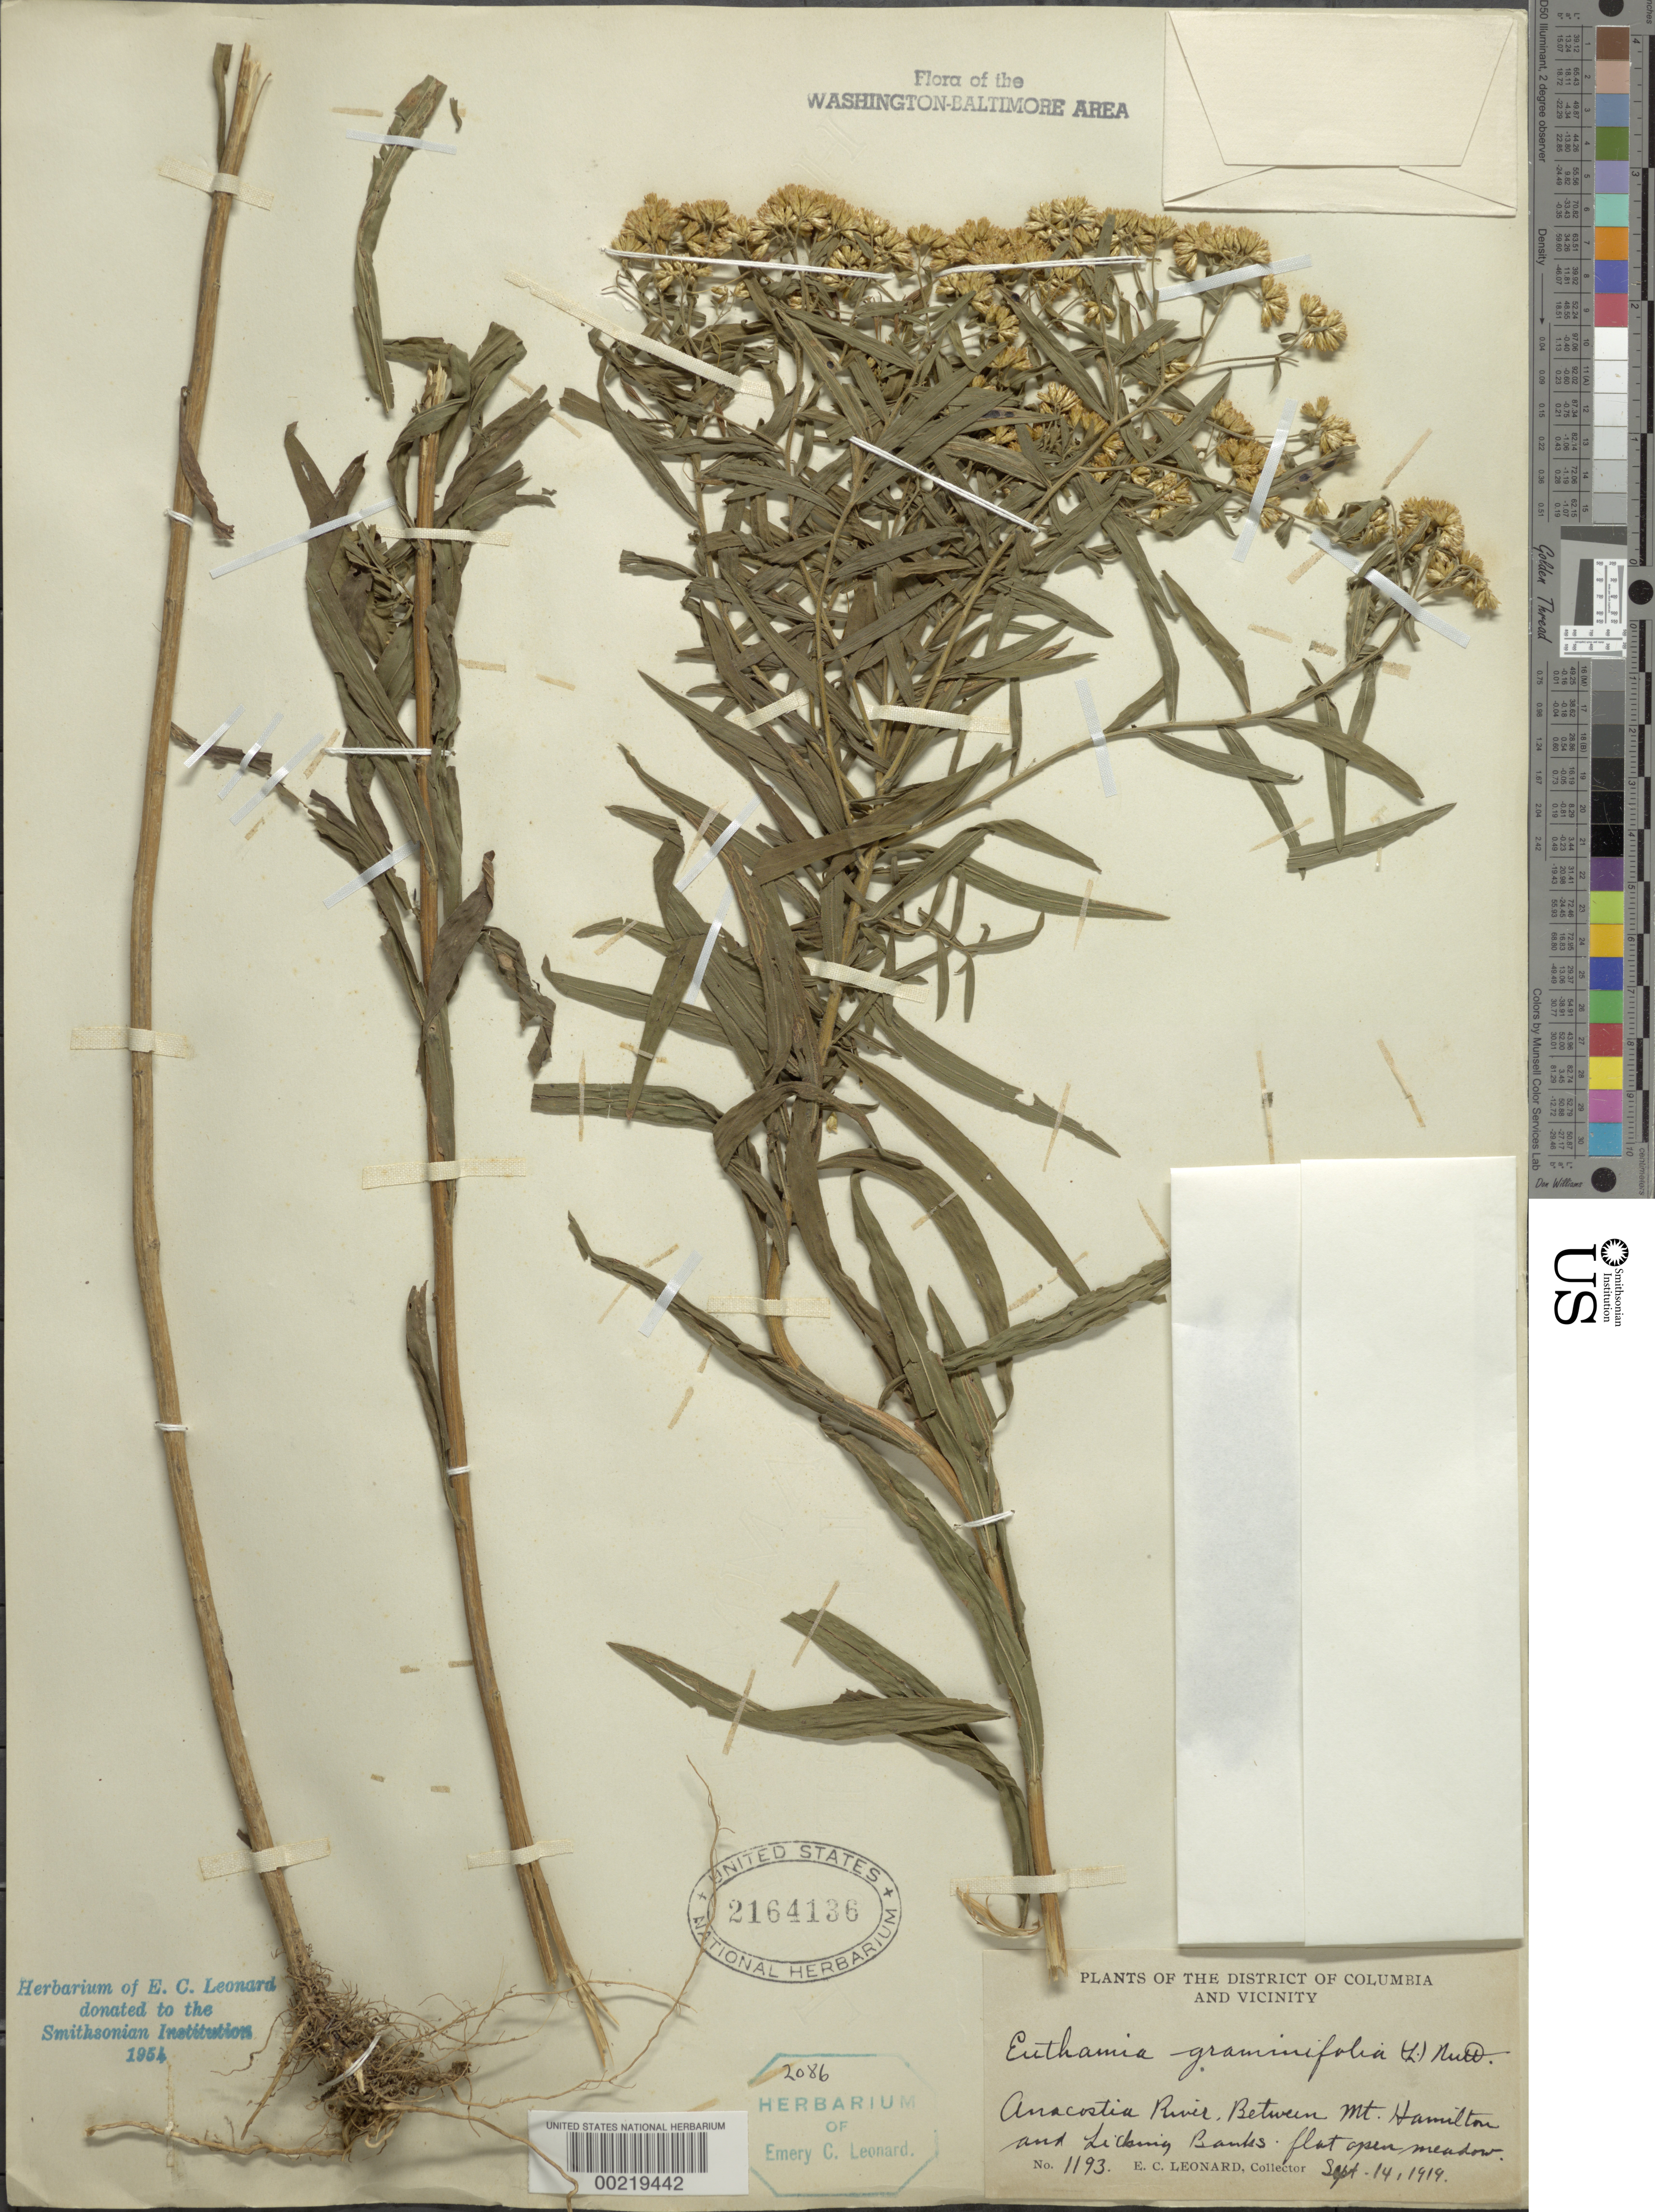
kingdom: Plantae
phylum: Tracheophyta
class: Magnoliopsida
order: Asterales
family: Asteraceae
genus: Euthamia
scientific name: Euthamia graminifolia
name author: (L.) Nutt.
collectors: E. C. Leonard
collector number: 1193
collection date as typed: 14 Sep 1919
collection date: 1919-09-14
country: United States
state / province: District of Columbia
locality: Anacostia River between Mount Hamilton and Licking Banks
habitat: Flat open meadow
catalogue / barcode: US 2164136